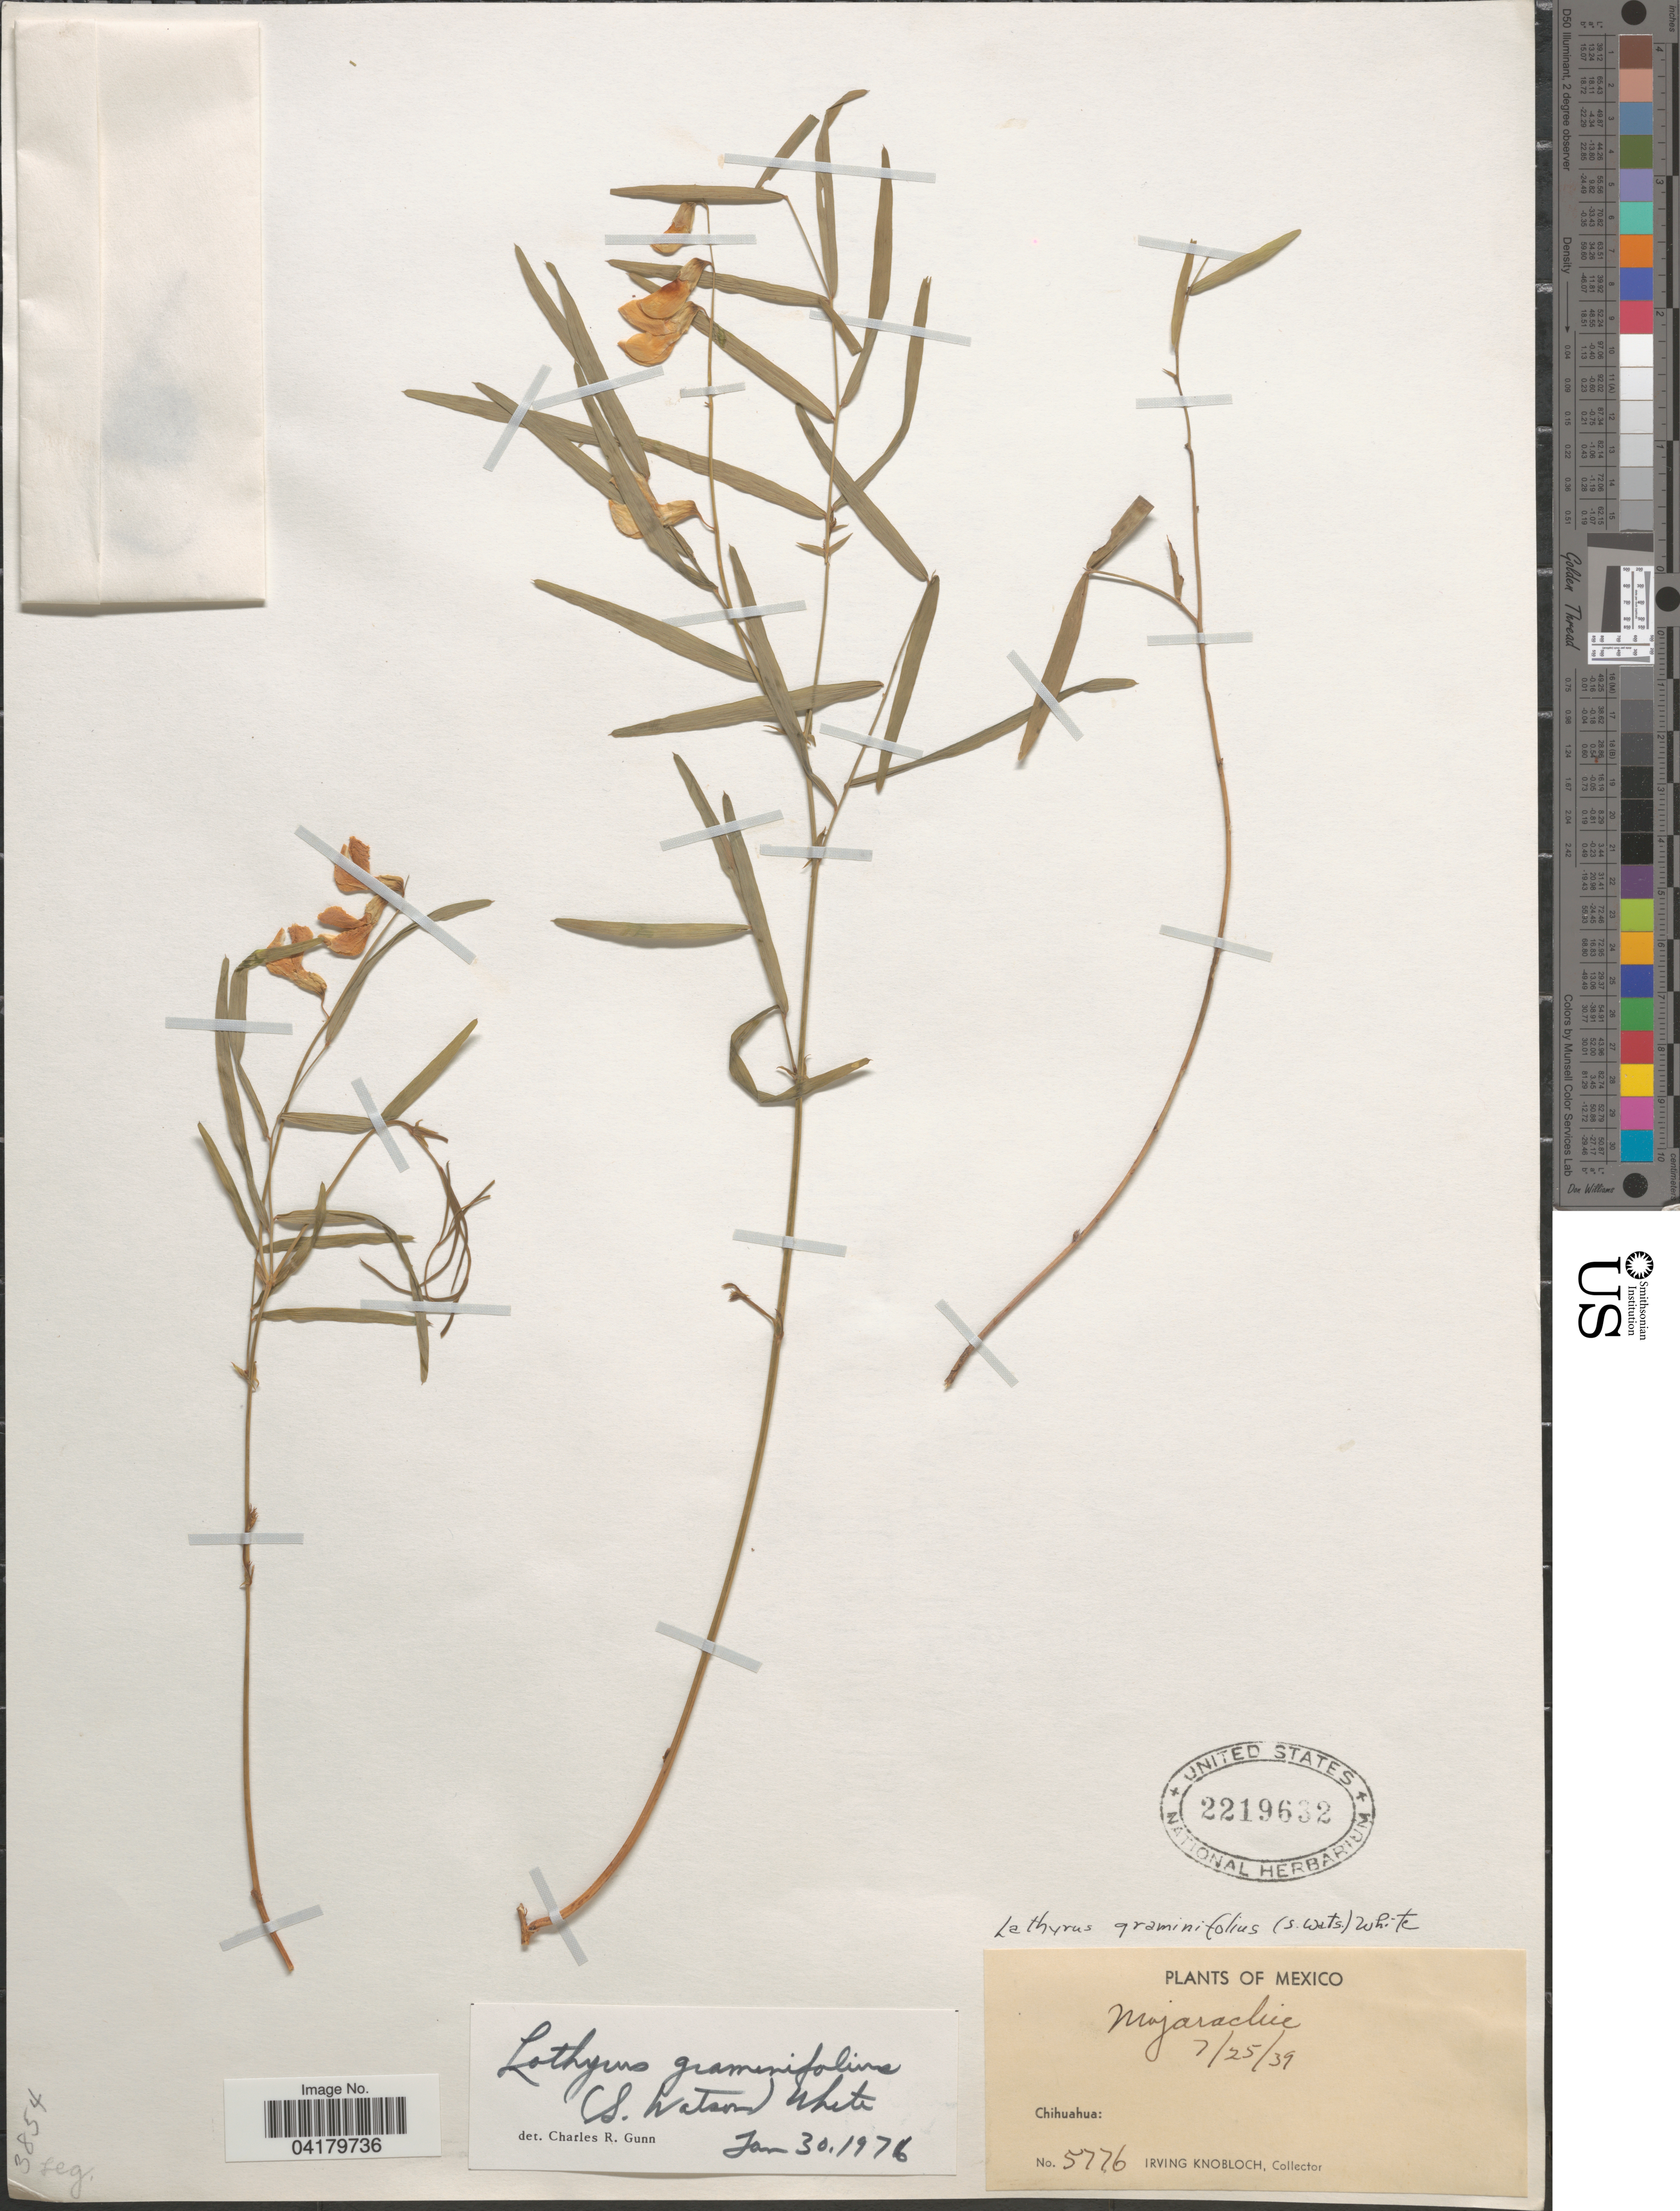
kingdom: Plantae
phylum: Tracheophyta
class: Magnoliopsida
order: Fabales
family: Fabaceae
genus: Lathyrus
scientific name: Lathyrus graminifolius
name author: (S. Watson) T.G. White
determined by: Gunn, C. R.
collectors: I. W. Knobloch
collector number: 5776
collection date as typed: Transcribed d/m/y: 25/7/39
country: Mexico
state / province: Chihuahua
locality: Majarachie.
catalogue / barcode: US 2219632